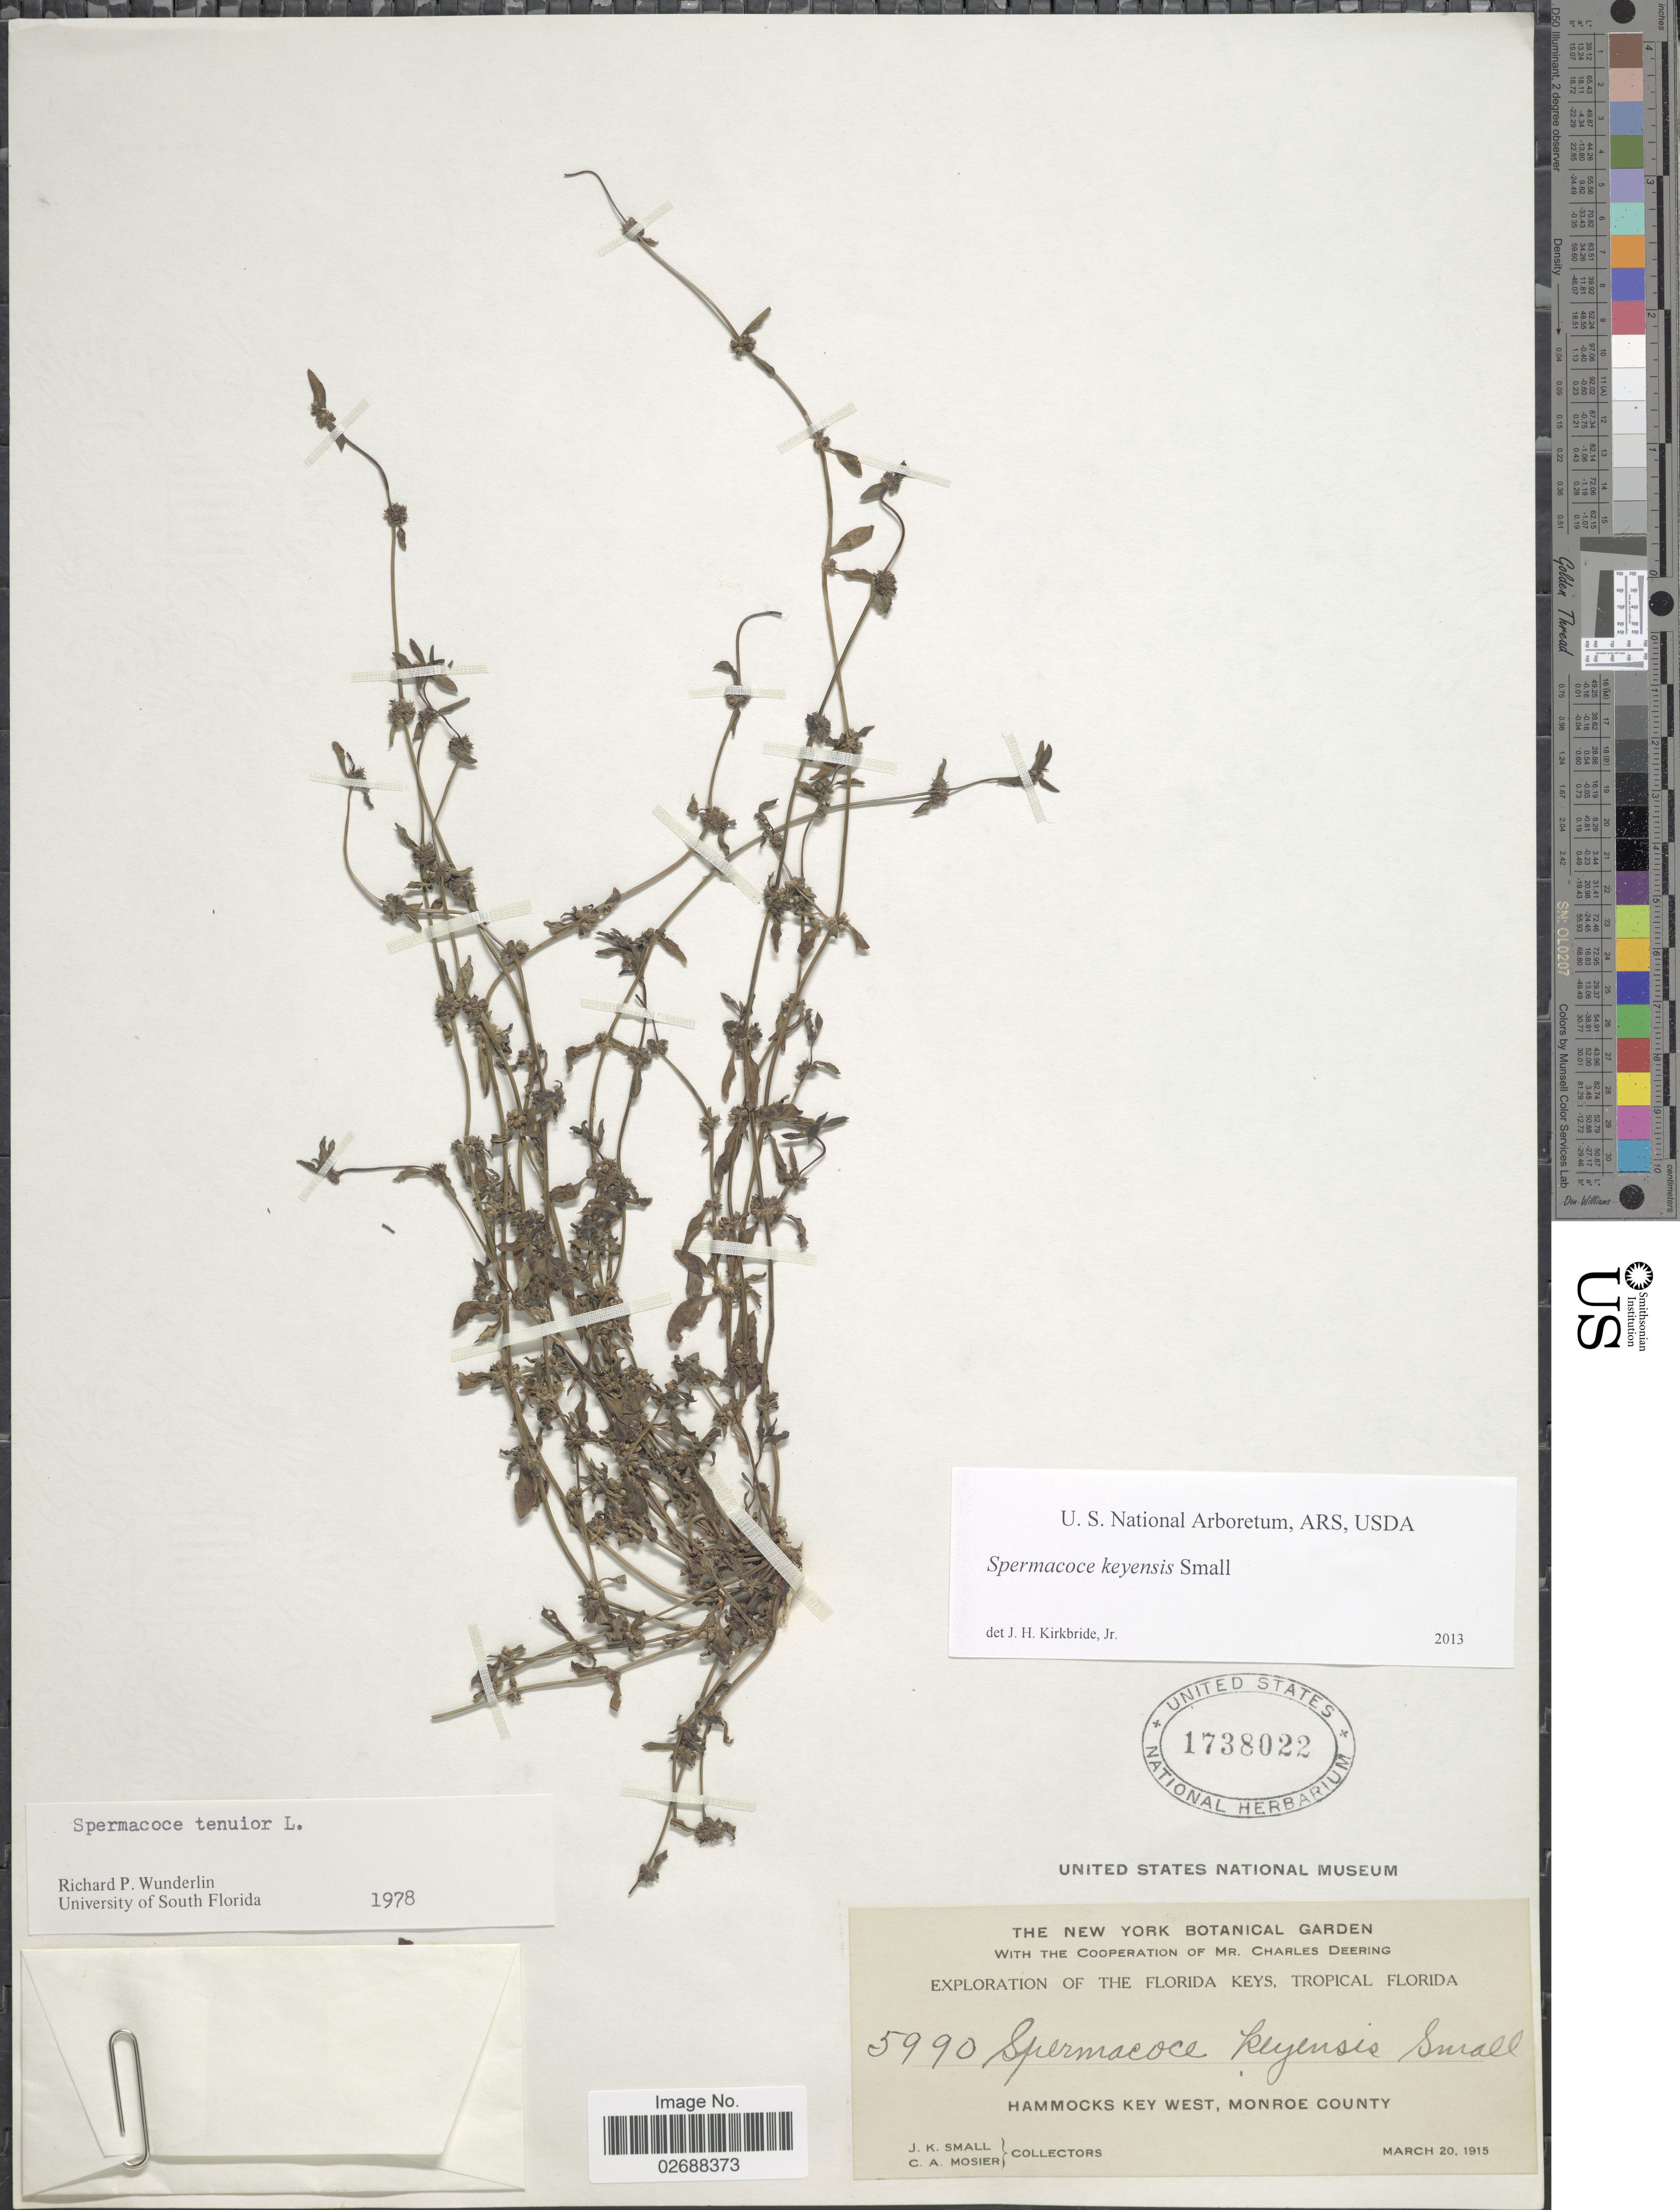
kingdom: Plantae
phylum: Tracheophyta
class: Magnoliopsida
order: Gentianales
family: Rubiaceae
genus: Spermacoce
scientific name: Spermacoce keyensis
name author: Small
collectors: J. K. Small & C. A. Mosier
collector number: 5990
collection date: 1915-03-20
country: United States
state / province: Florida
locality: Florida Keys, Tropical Florida. Hammocks Key West, Monroe County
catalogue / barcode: US 1738022